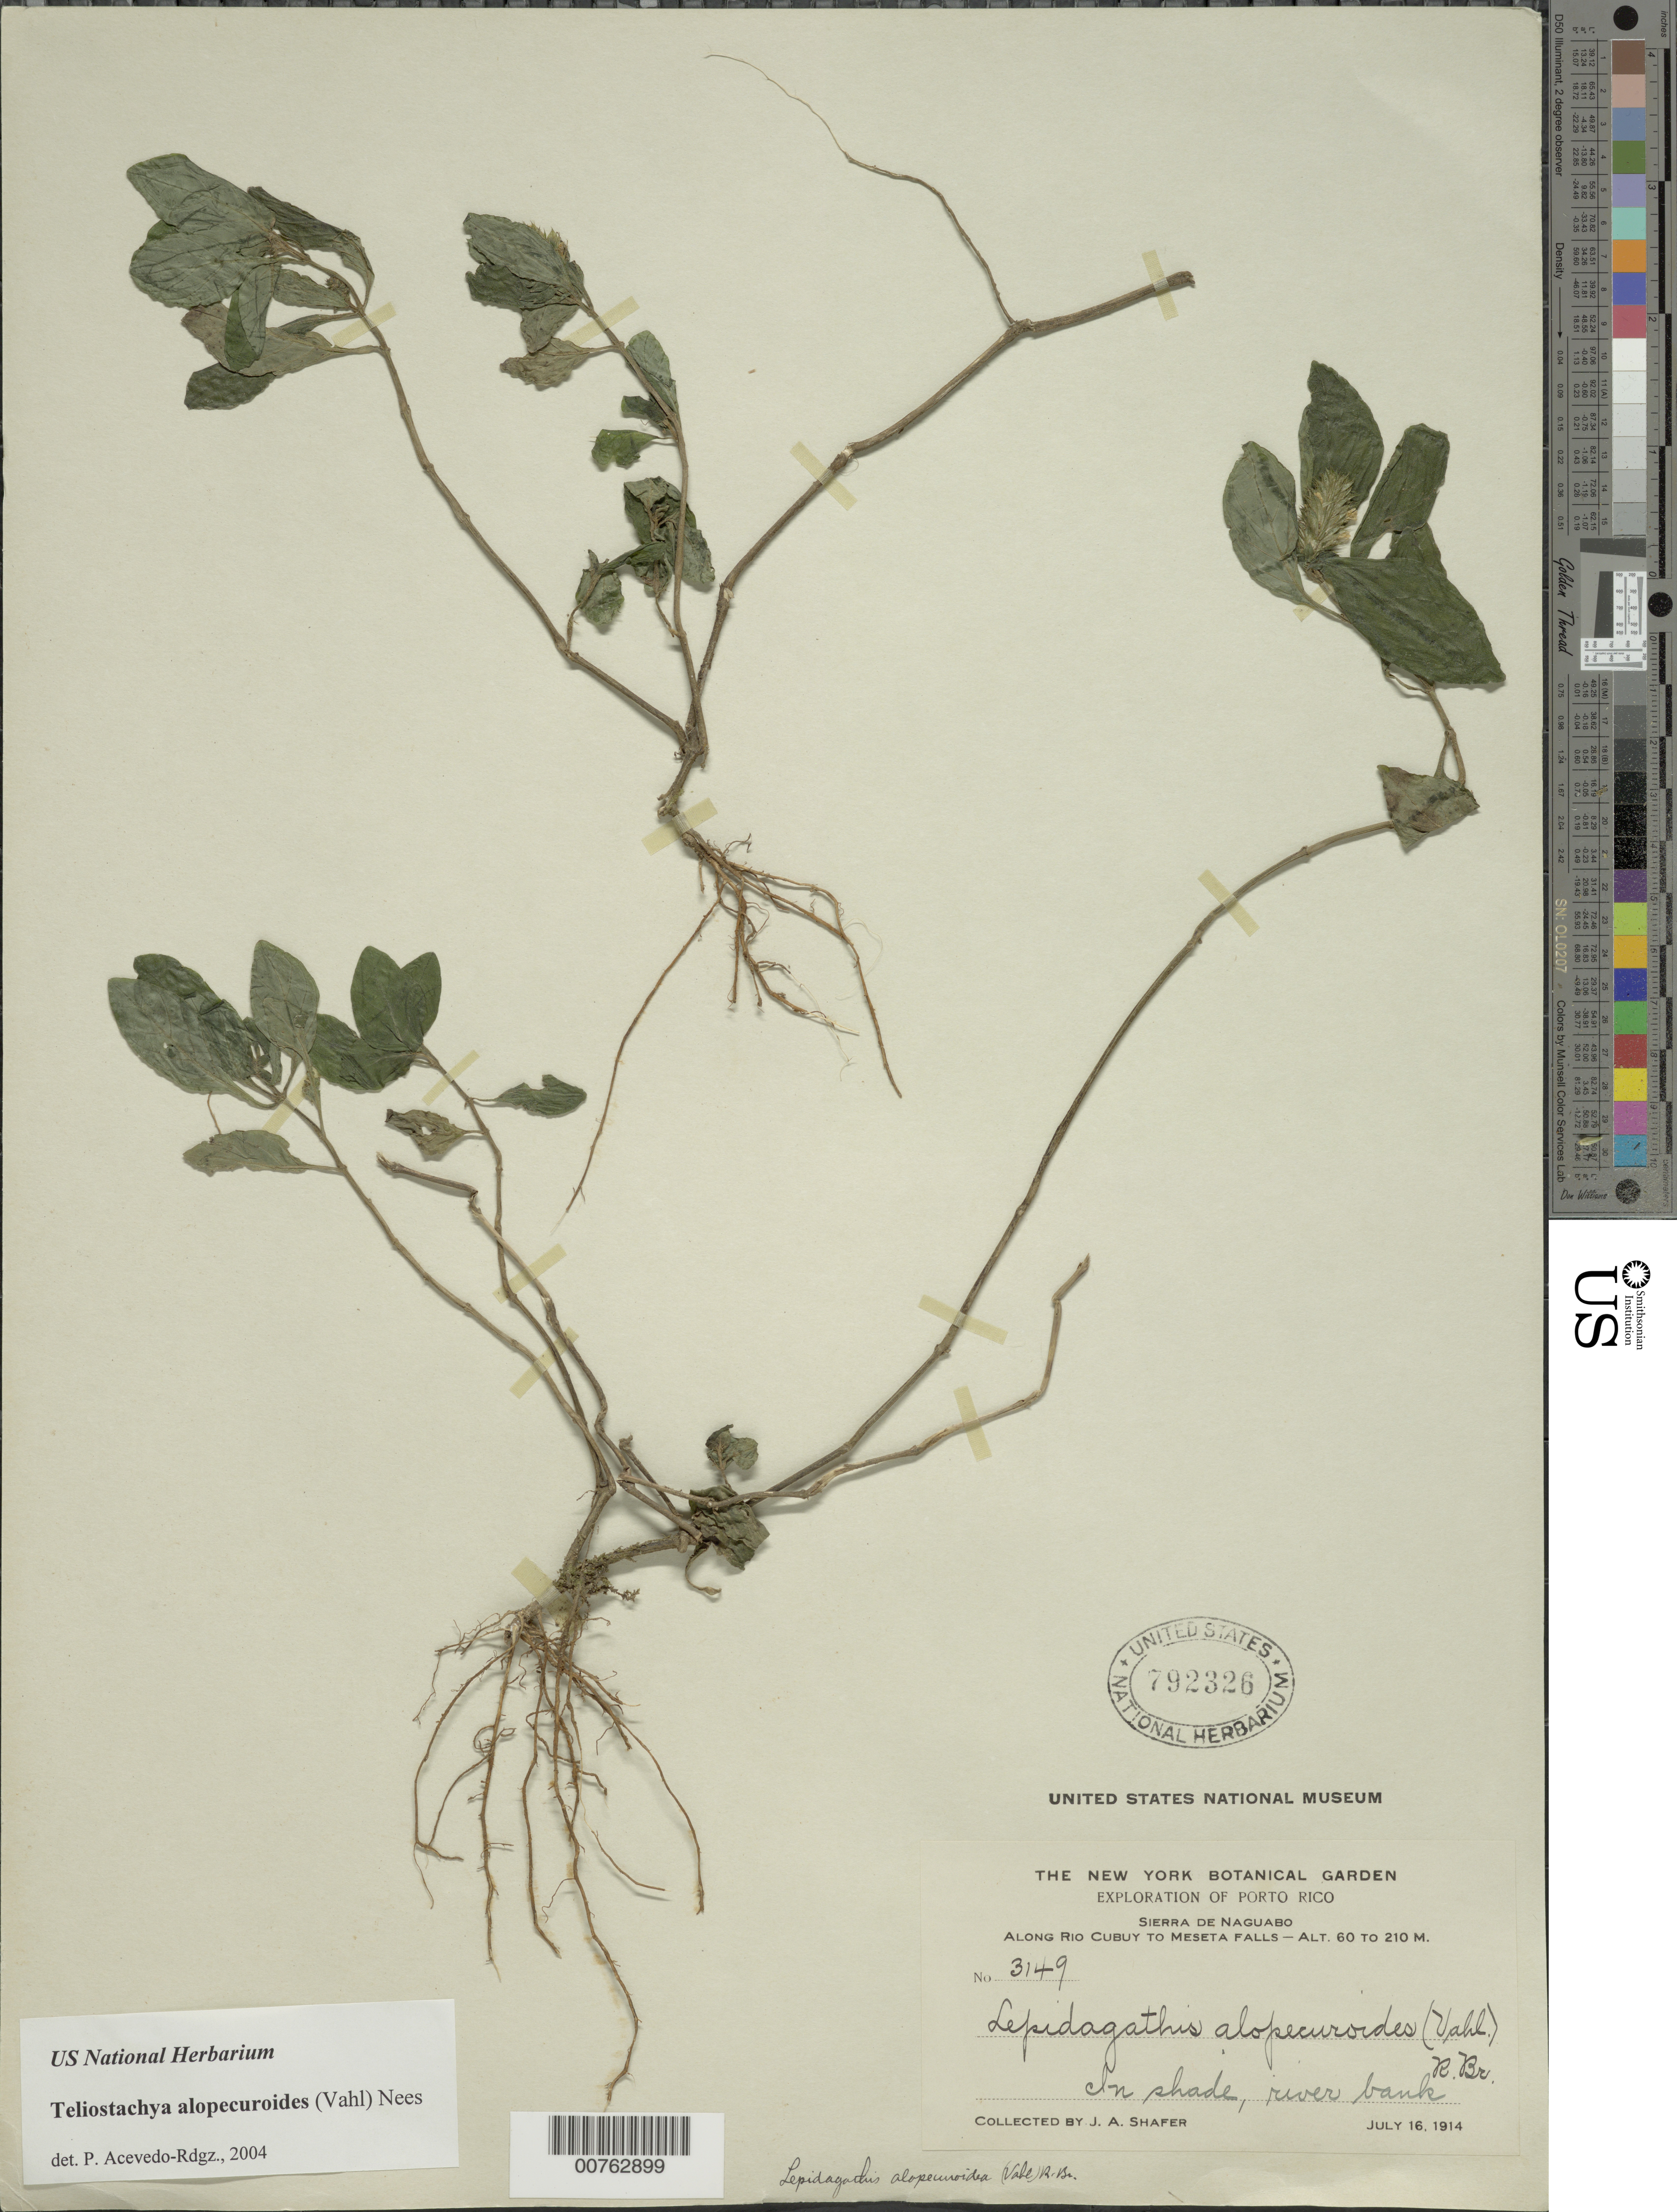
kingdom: Plantae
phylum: Tracheophyta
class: Magnoliopsida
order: Lamiales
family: Acanthaceae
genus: Teliostachya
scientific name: Teliostachya alopecuroidea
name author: (Vahl) Nees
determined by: Acevedo-Rodríguez, P., (BOT), Smithsonian Institution - National Museum of Natural History (UNITED STATES)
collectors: J. A. Shafer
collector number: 3149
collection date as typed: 16 Jul 1914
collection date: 1914-07-16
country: Puerto Rico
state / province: Naguabo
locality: Sierra de Naguabo. Along Río Cubuy to Meseta Falls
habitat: In shade, river bank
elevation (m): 60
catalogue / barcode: US 792326